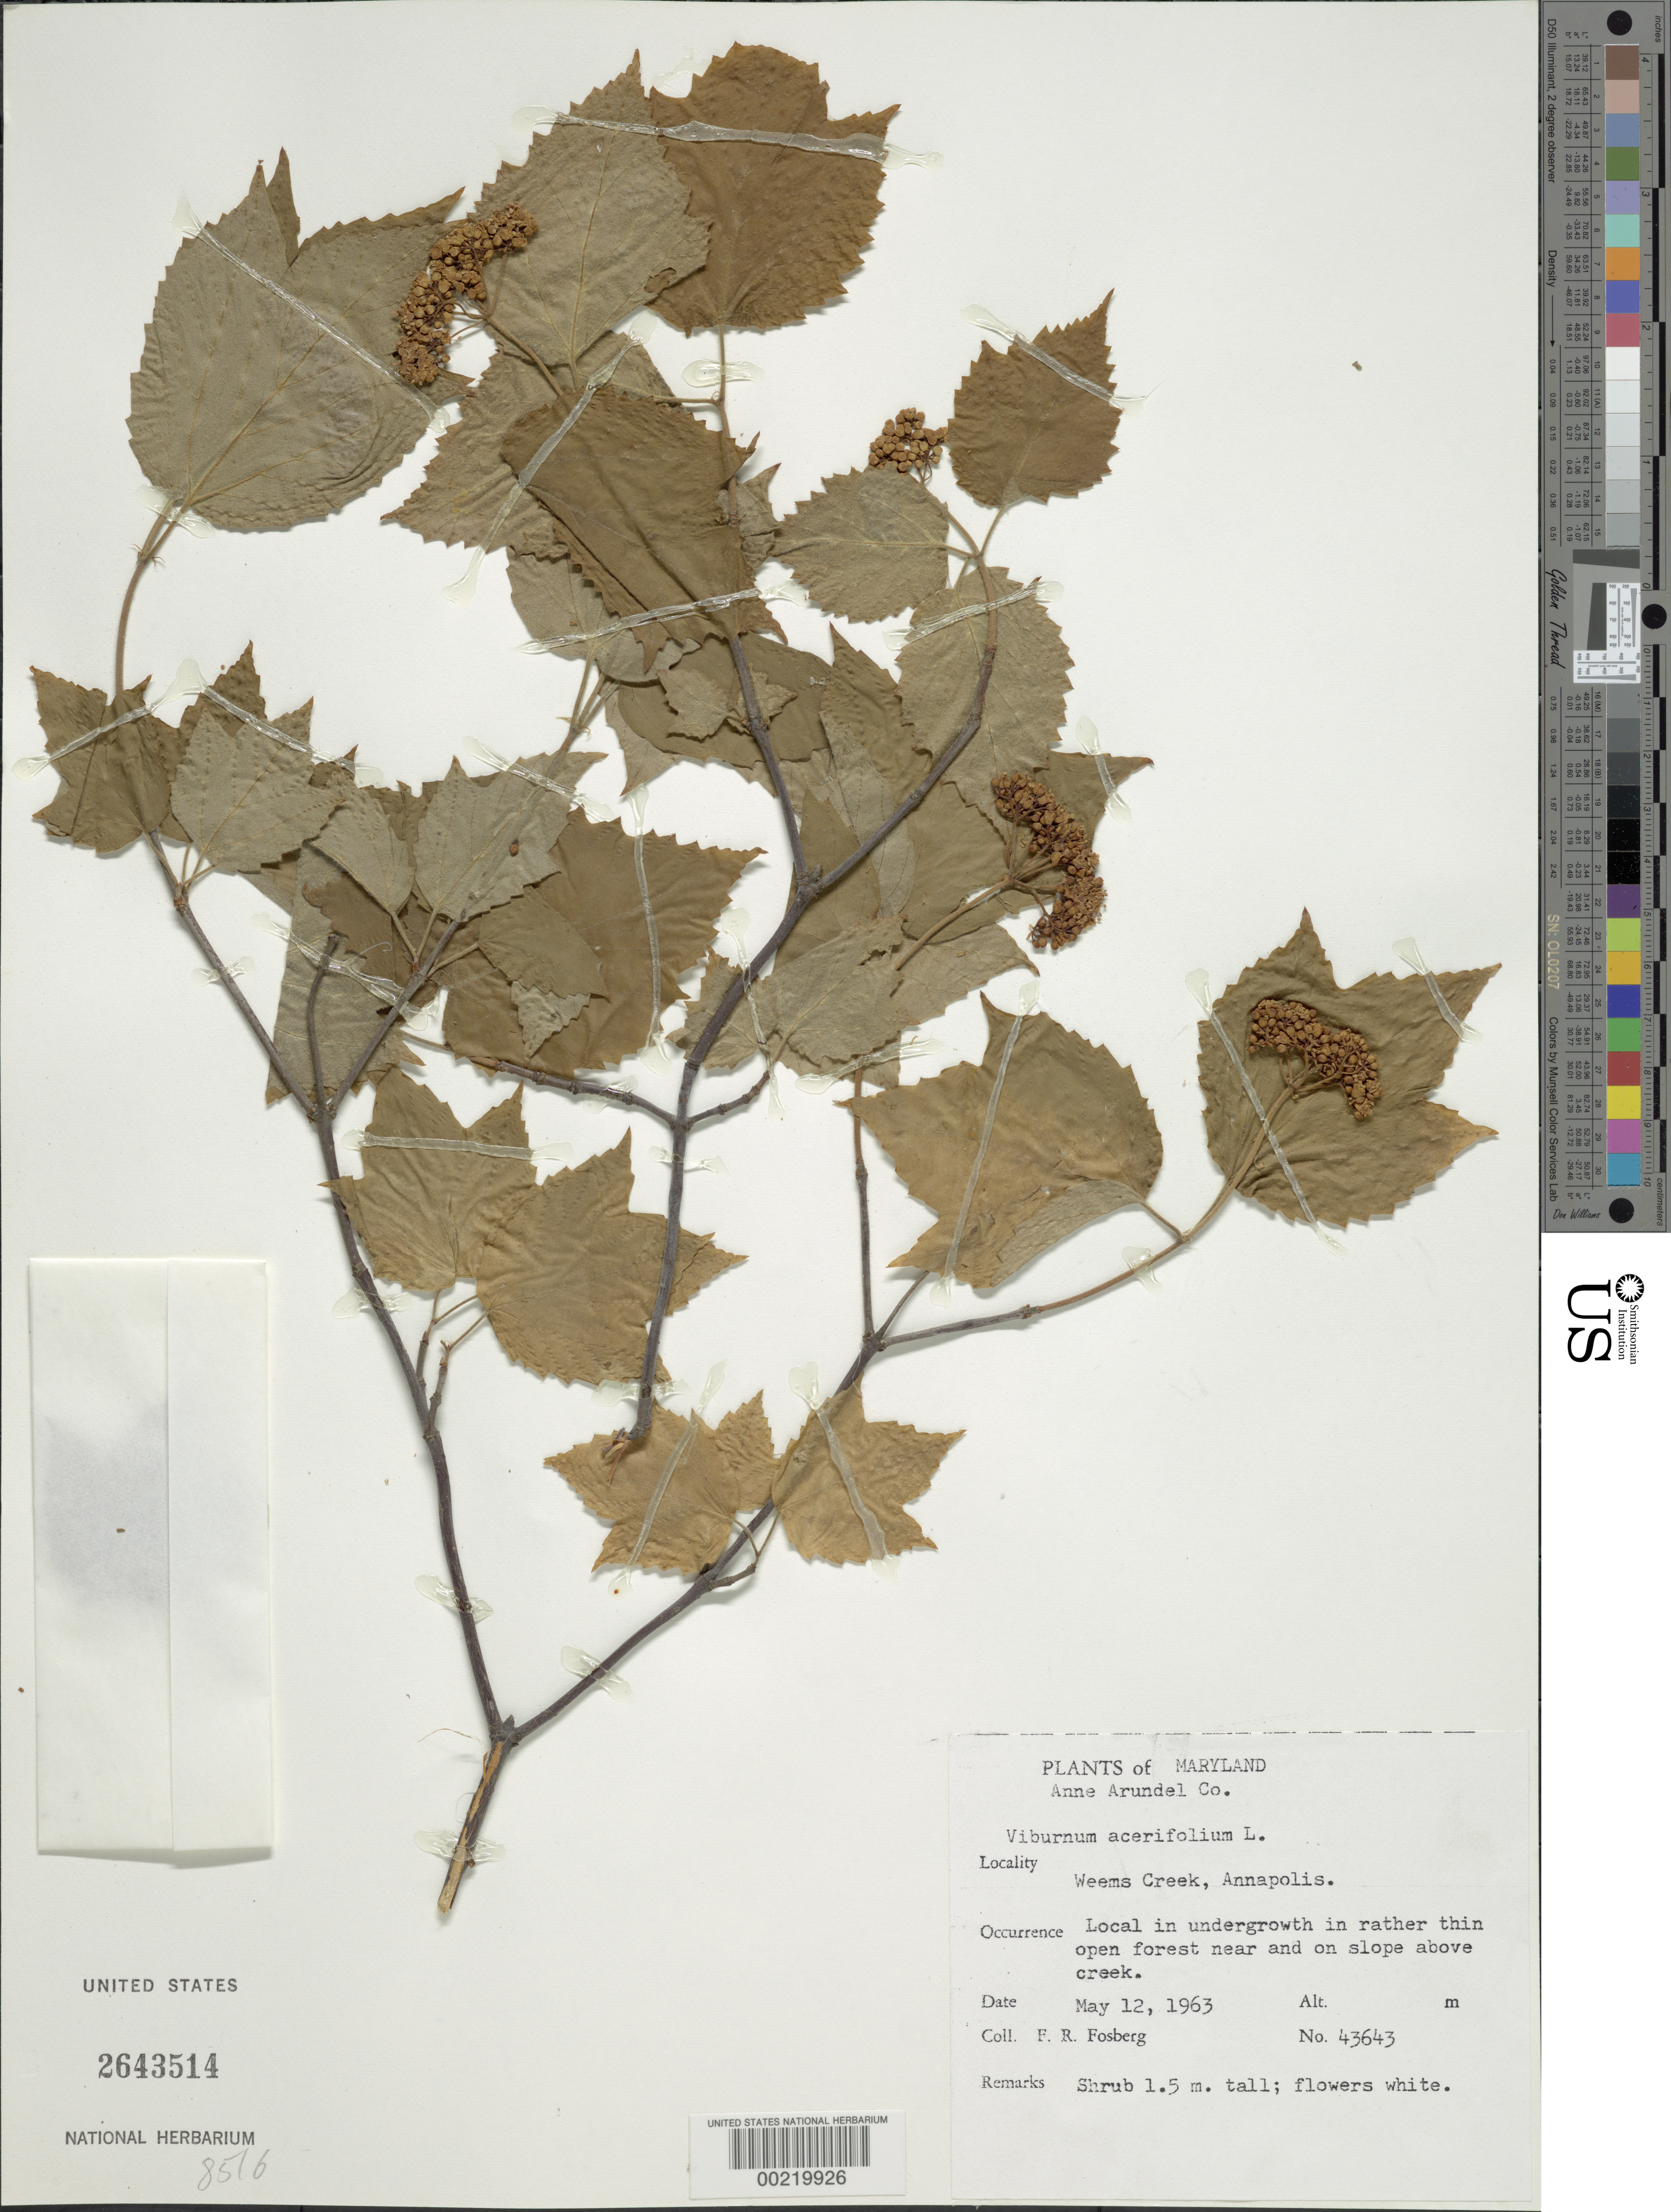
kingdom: Plantae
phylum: Tracheophyta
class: Magnoliopsida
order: Dipsacales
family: Viburnaceae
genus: Viburnum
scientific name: Viburnum acerifolium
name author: L.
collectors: F. R. Fosberg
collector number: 43643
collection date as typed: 12 May 1963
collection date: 1963-05-12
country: United States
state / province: Maryland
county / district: Anne Arundel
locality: Weems Creek, Annapolis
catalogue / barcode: US 2643514